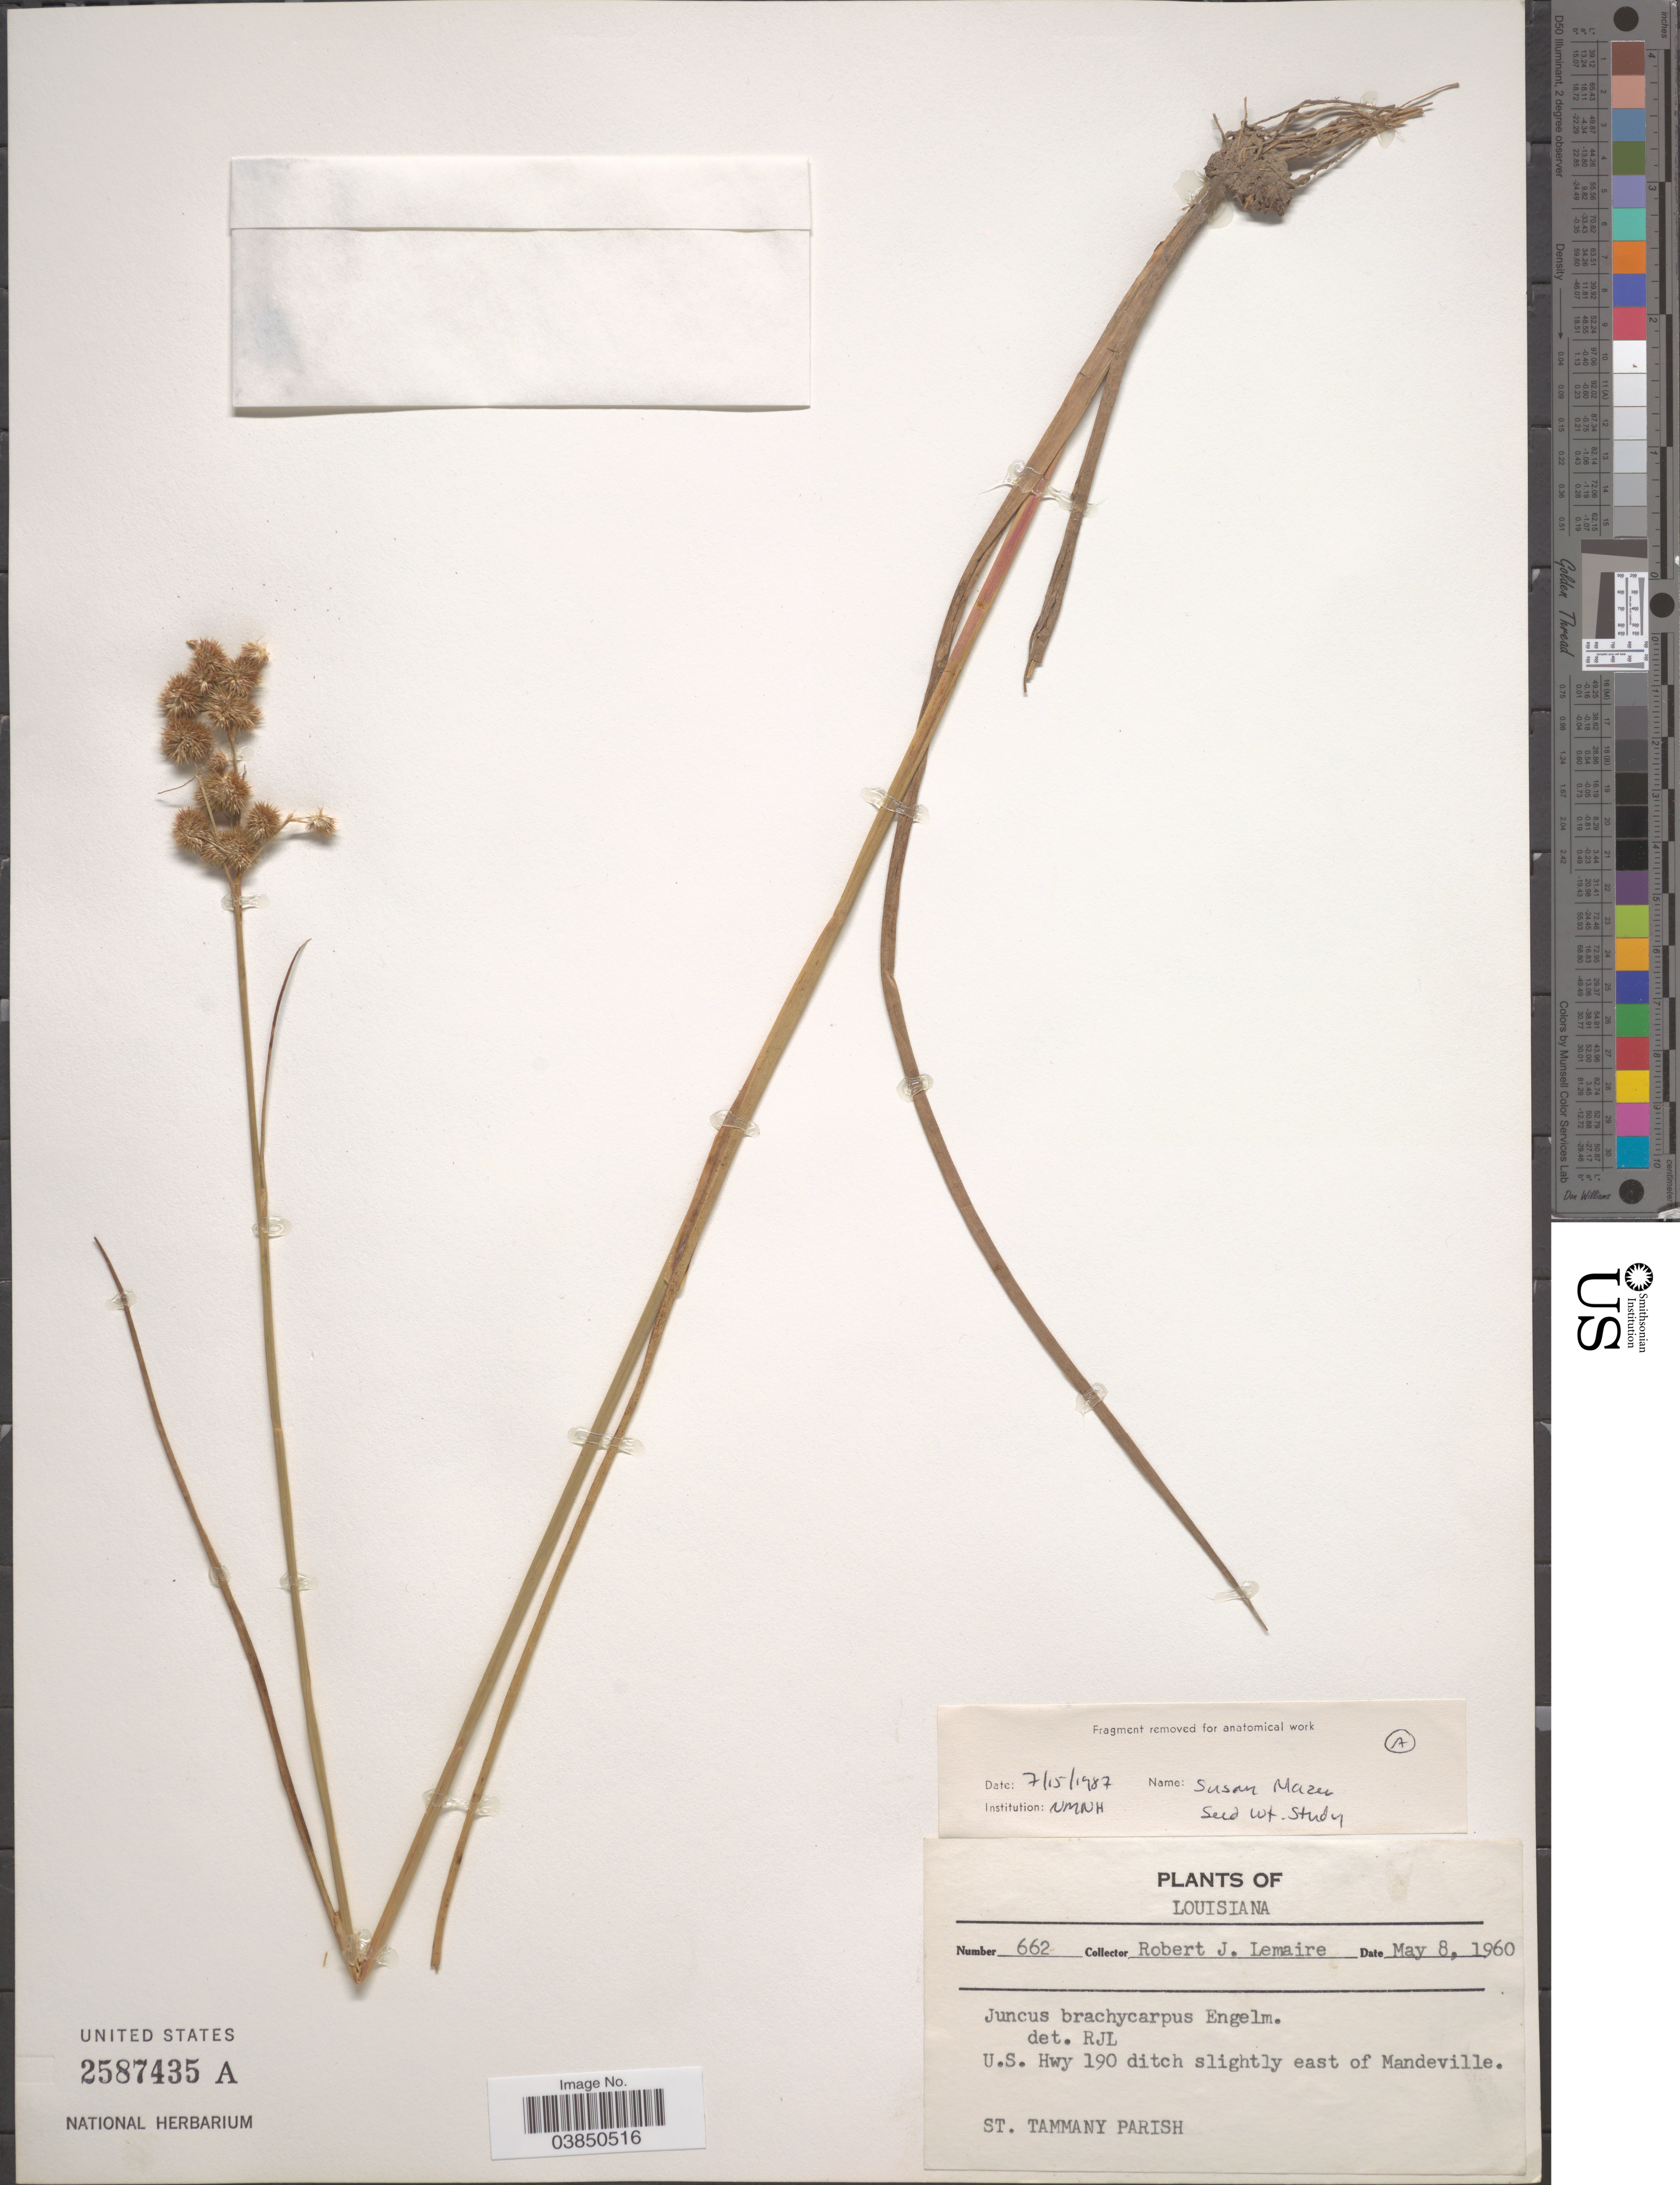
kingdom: Plantae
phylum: Tracheophyta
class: Liliopsida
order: Poales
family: Juncaceae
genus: Juncus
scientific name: Juncus brachycarpus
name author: Engelm.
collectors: R. J. Lemaire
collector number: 662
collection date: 1960-05-08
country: United States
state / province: Louisiana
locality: U.S. Hwy 190 ditch slightly east of Mandeville. St. Tammy Parish.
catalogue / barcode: US 2587435A